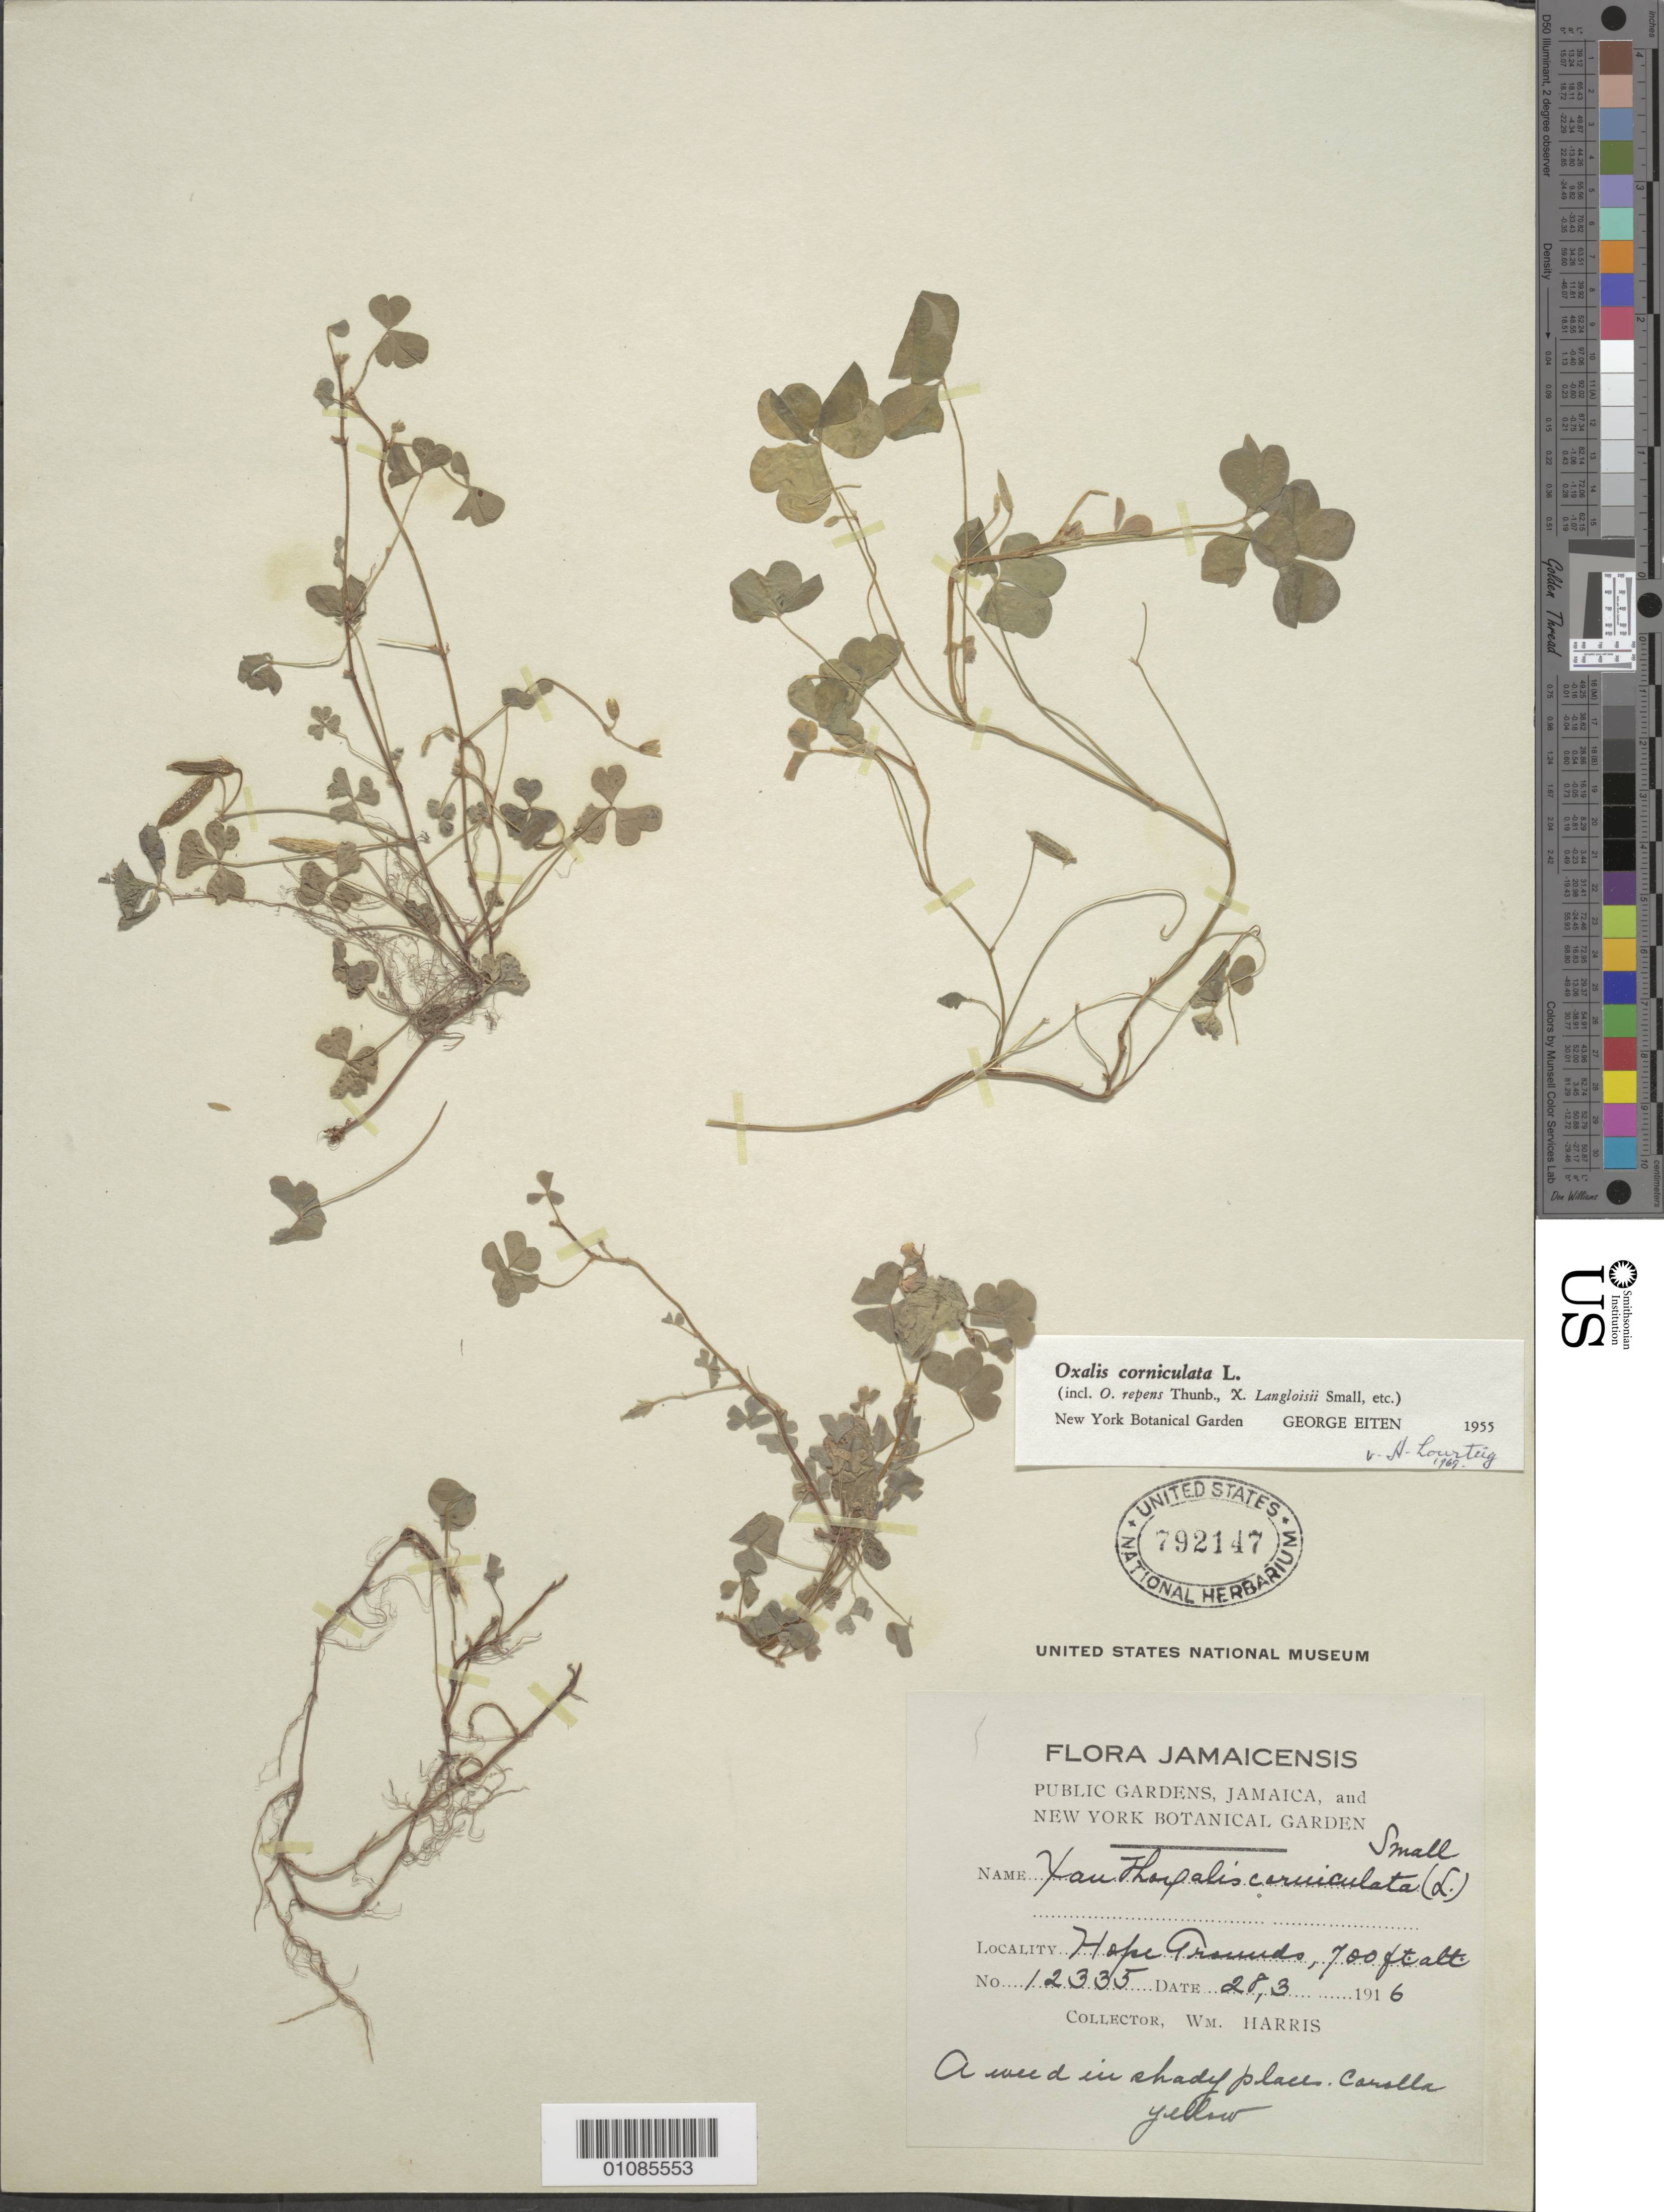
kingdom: Plantae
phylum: Tracheophyta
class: Magnoliopsida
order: Oxalidales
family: Oxalidaceae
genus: Oxalis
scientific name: Oxalis corniculata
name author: L.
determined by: Lourteig, A.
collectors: W. Harris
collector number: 12335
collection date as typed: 28 Mar 1916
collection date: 1916-03-28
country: Jamaica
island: Jamaica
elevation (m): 213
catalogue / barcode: US 792147